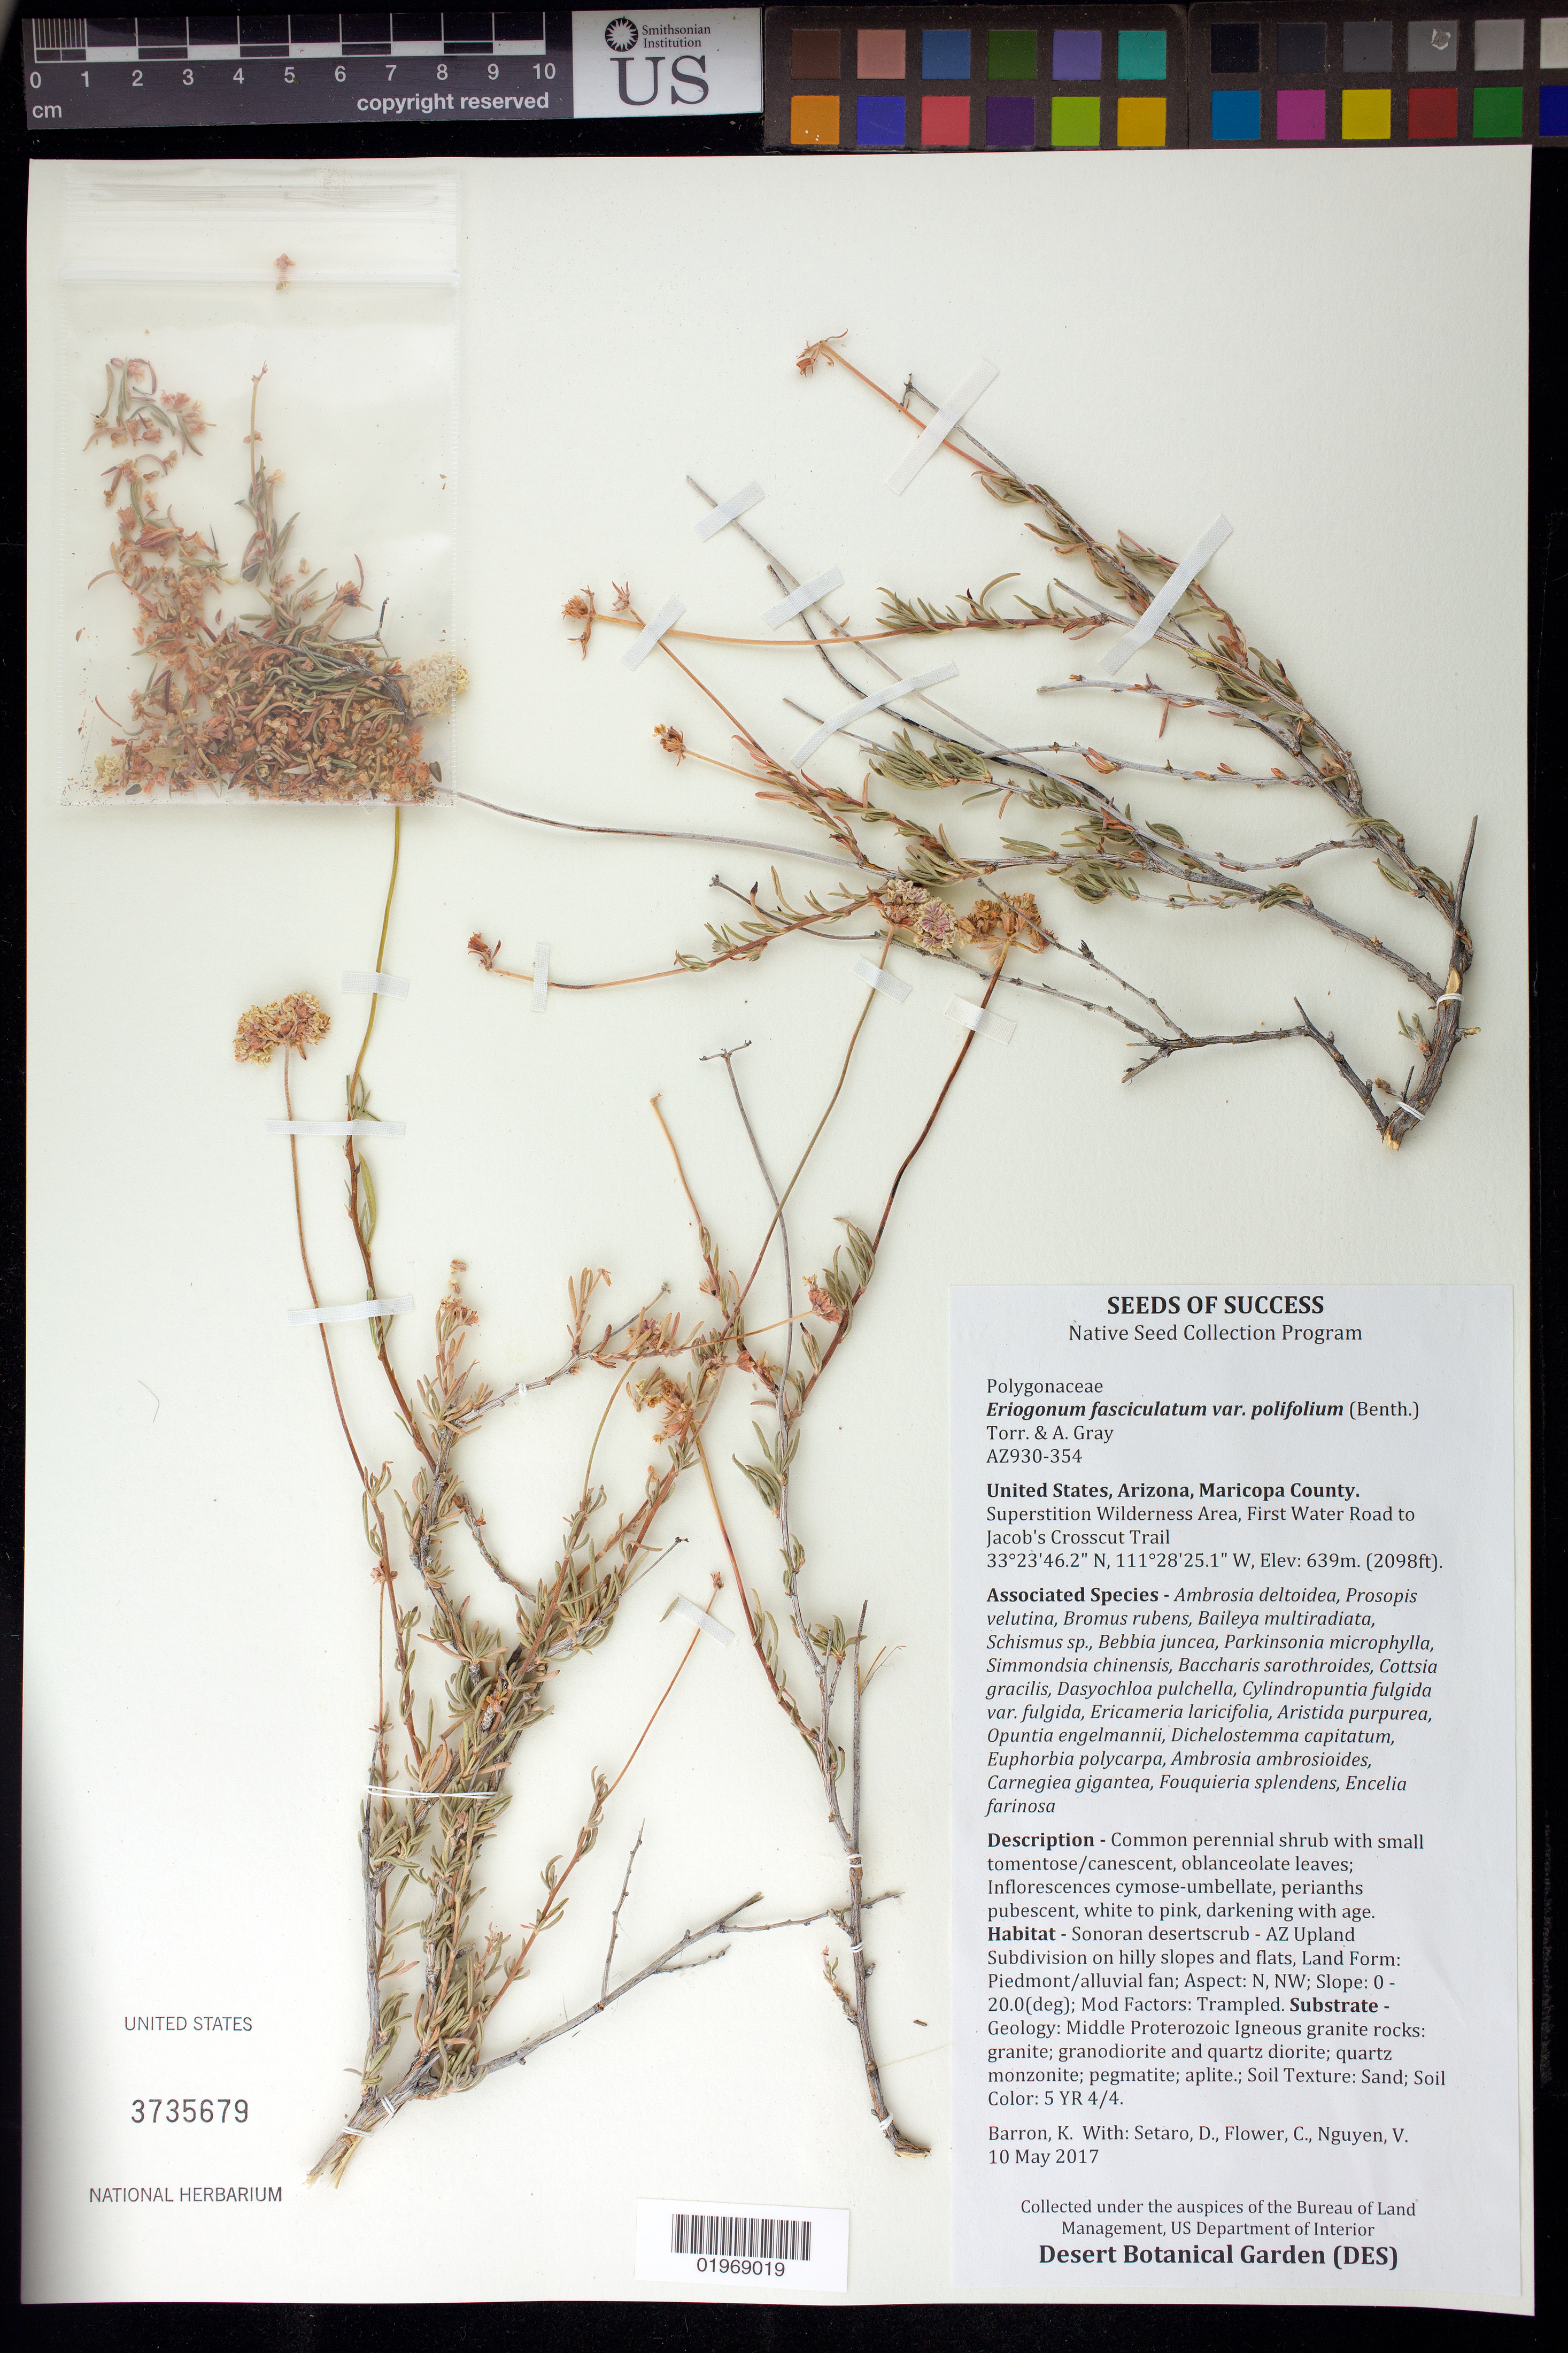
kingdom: Plantae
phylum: Tracheophyta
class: Magnoliopsida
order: Caryophyllales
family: Polygonaceae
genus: Eriogonum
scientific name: Eriogonum fasciculatum var. polifolium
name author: (Benth.) Torr. & A. Gray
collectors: K. Barron, D. Setaro, C. Flower & V. Nguyen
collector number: AZ930-354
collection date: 2017-05-10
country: United States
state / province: Arizona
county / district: Maricopa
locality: Superstition Wilderness Area, First Water Road to Jacob's Crosscut Trail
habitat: Sonoran desertscrub - AZ Upland Subdivision on hilly slopes and flats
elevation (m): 639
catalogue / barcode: US 3735679